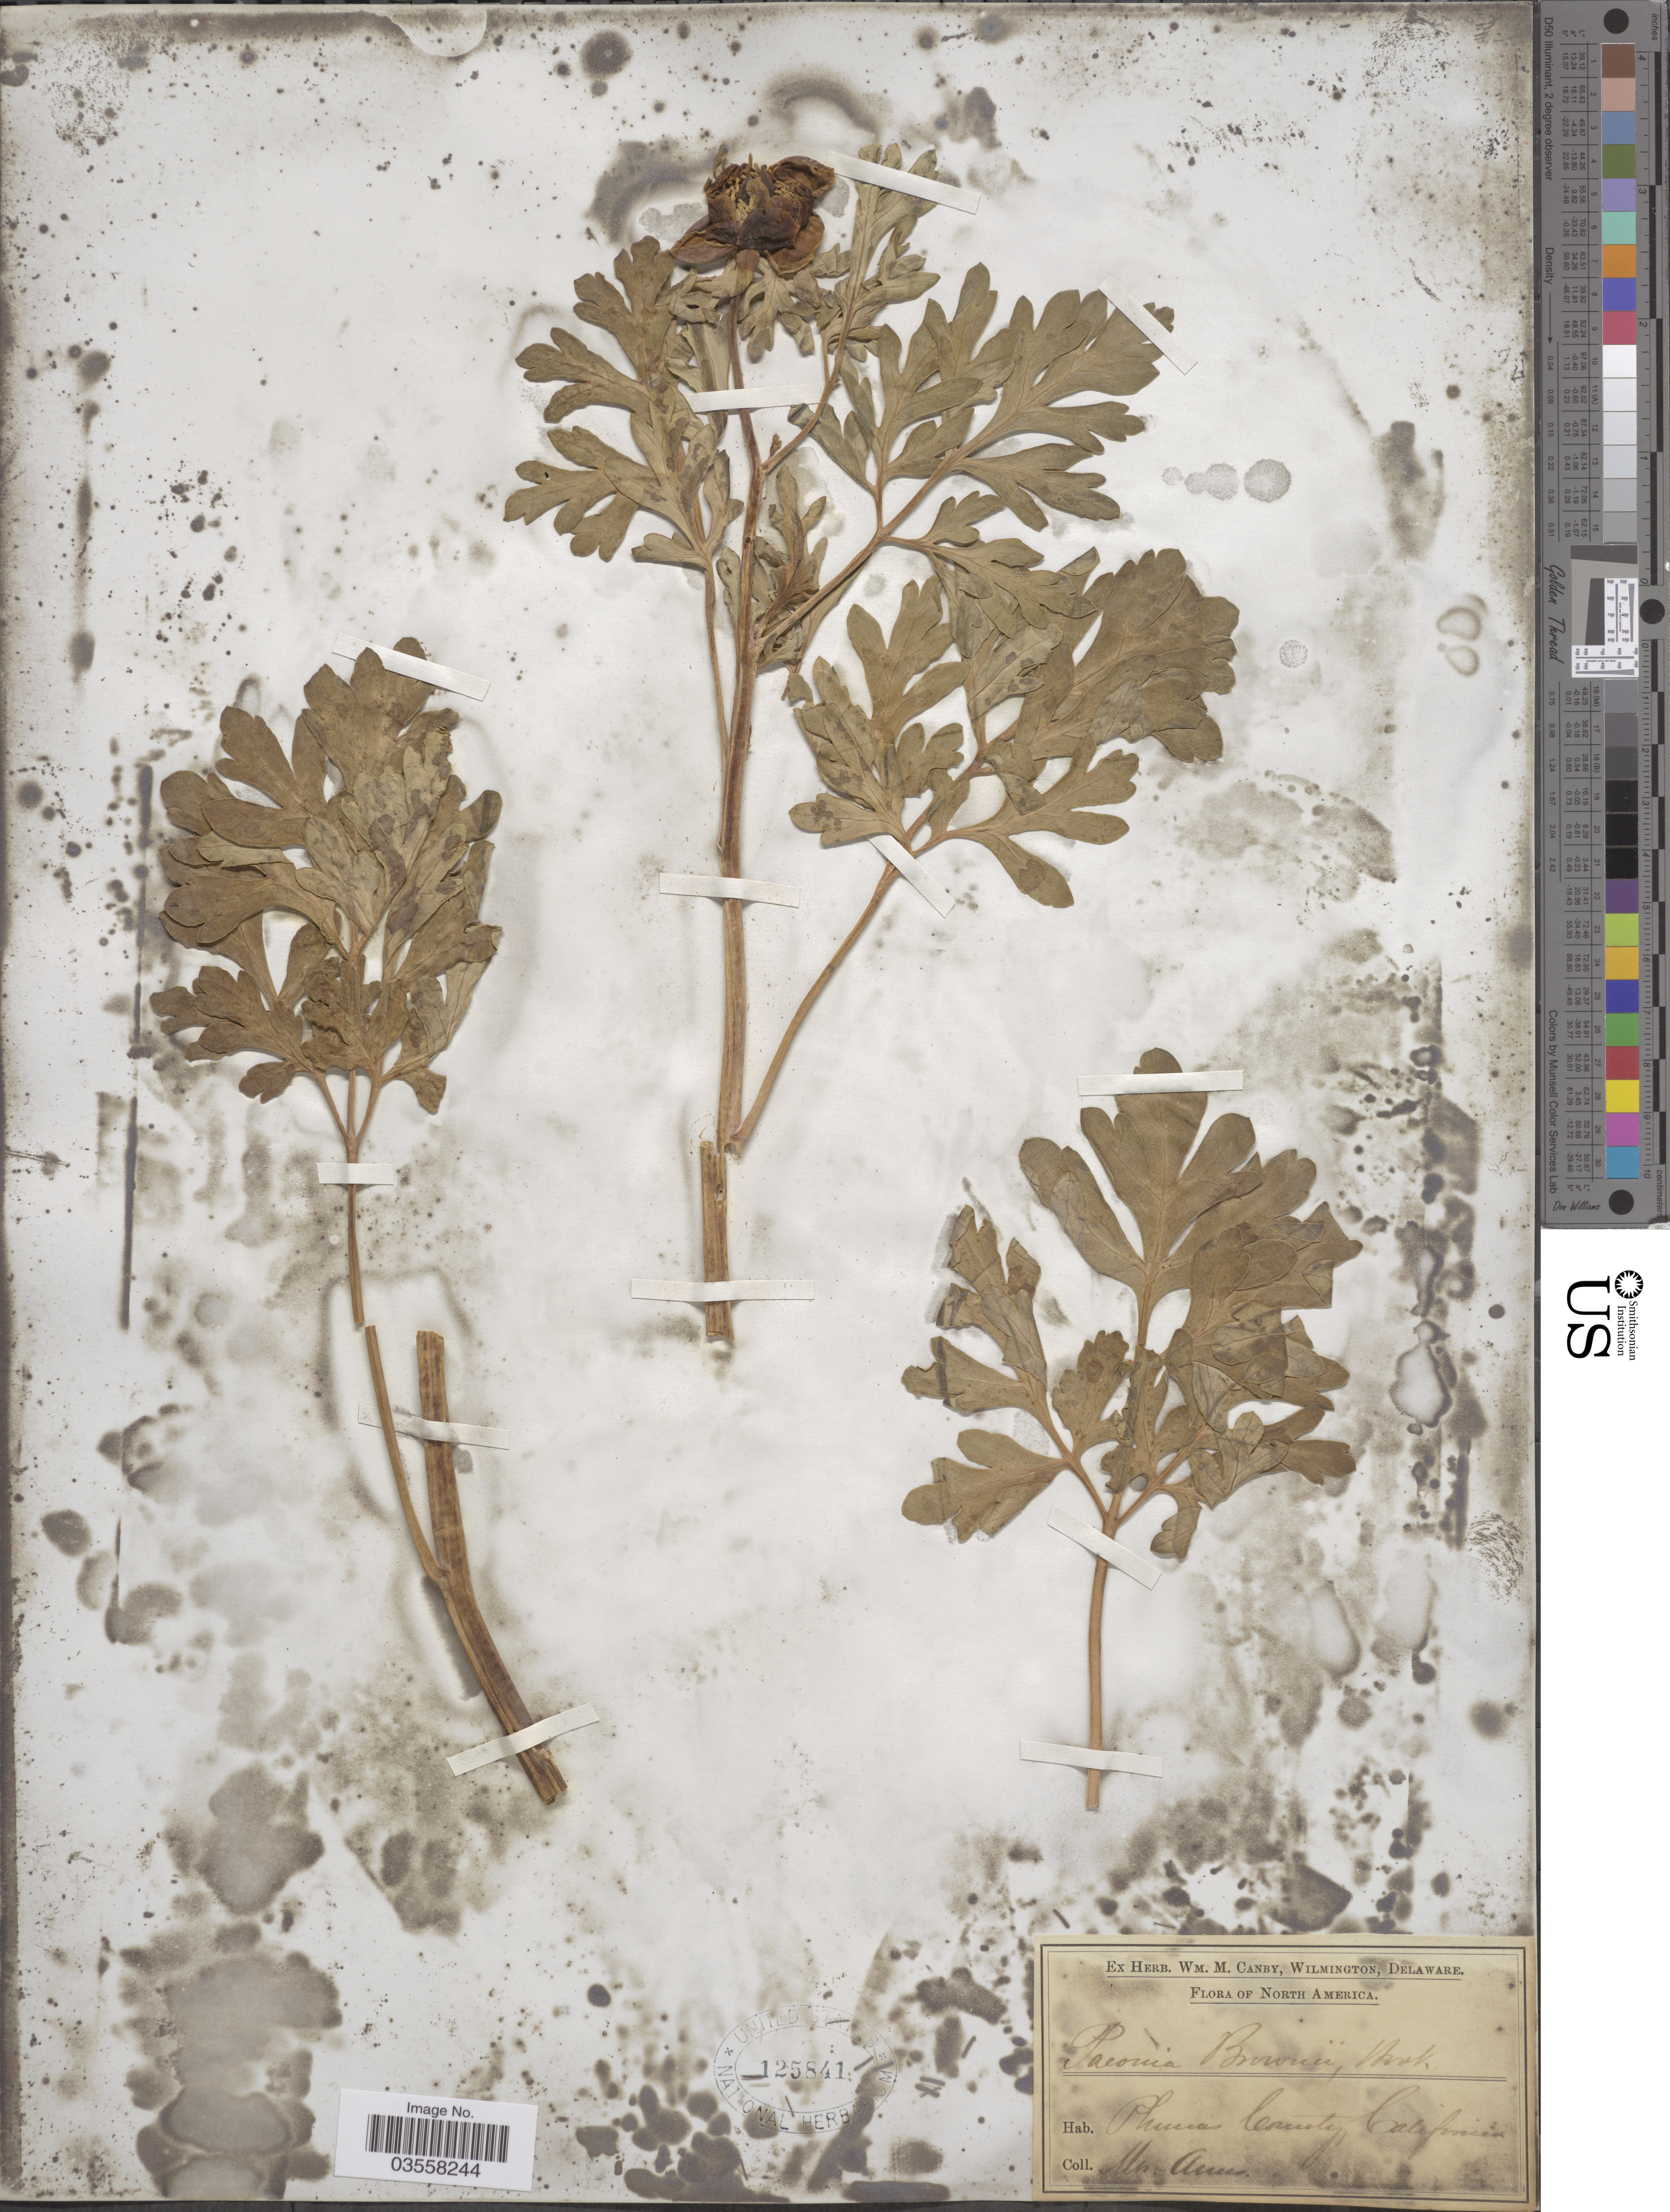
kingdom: Plantae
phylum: Tracheophyta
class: Magnoliopsida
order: Saxifragales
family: Paeoniaceae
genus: Paeonia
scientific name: Paeonia brownii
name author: Douglas ex Hook.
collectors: -- Ames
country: United States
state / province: California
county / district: Plumas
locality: Plumas County.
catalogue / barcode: US 125841